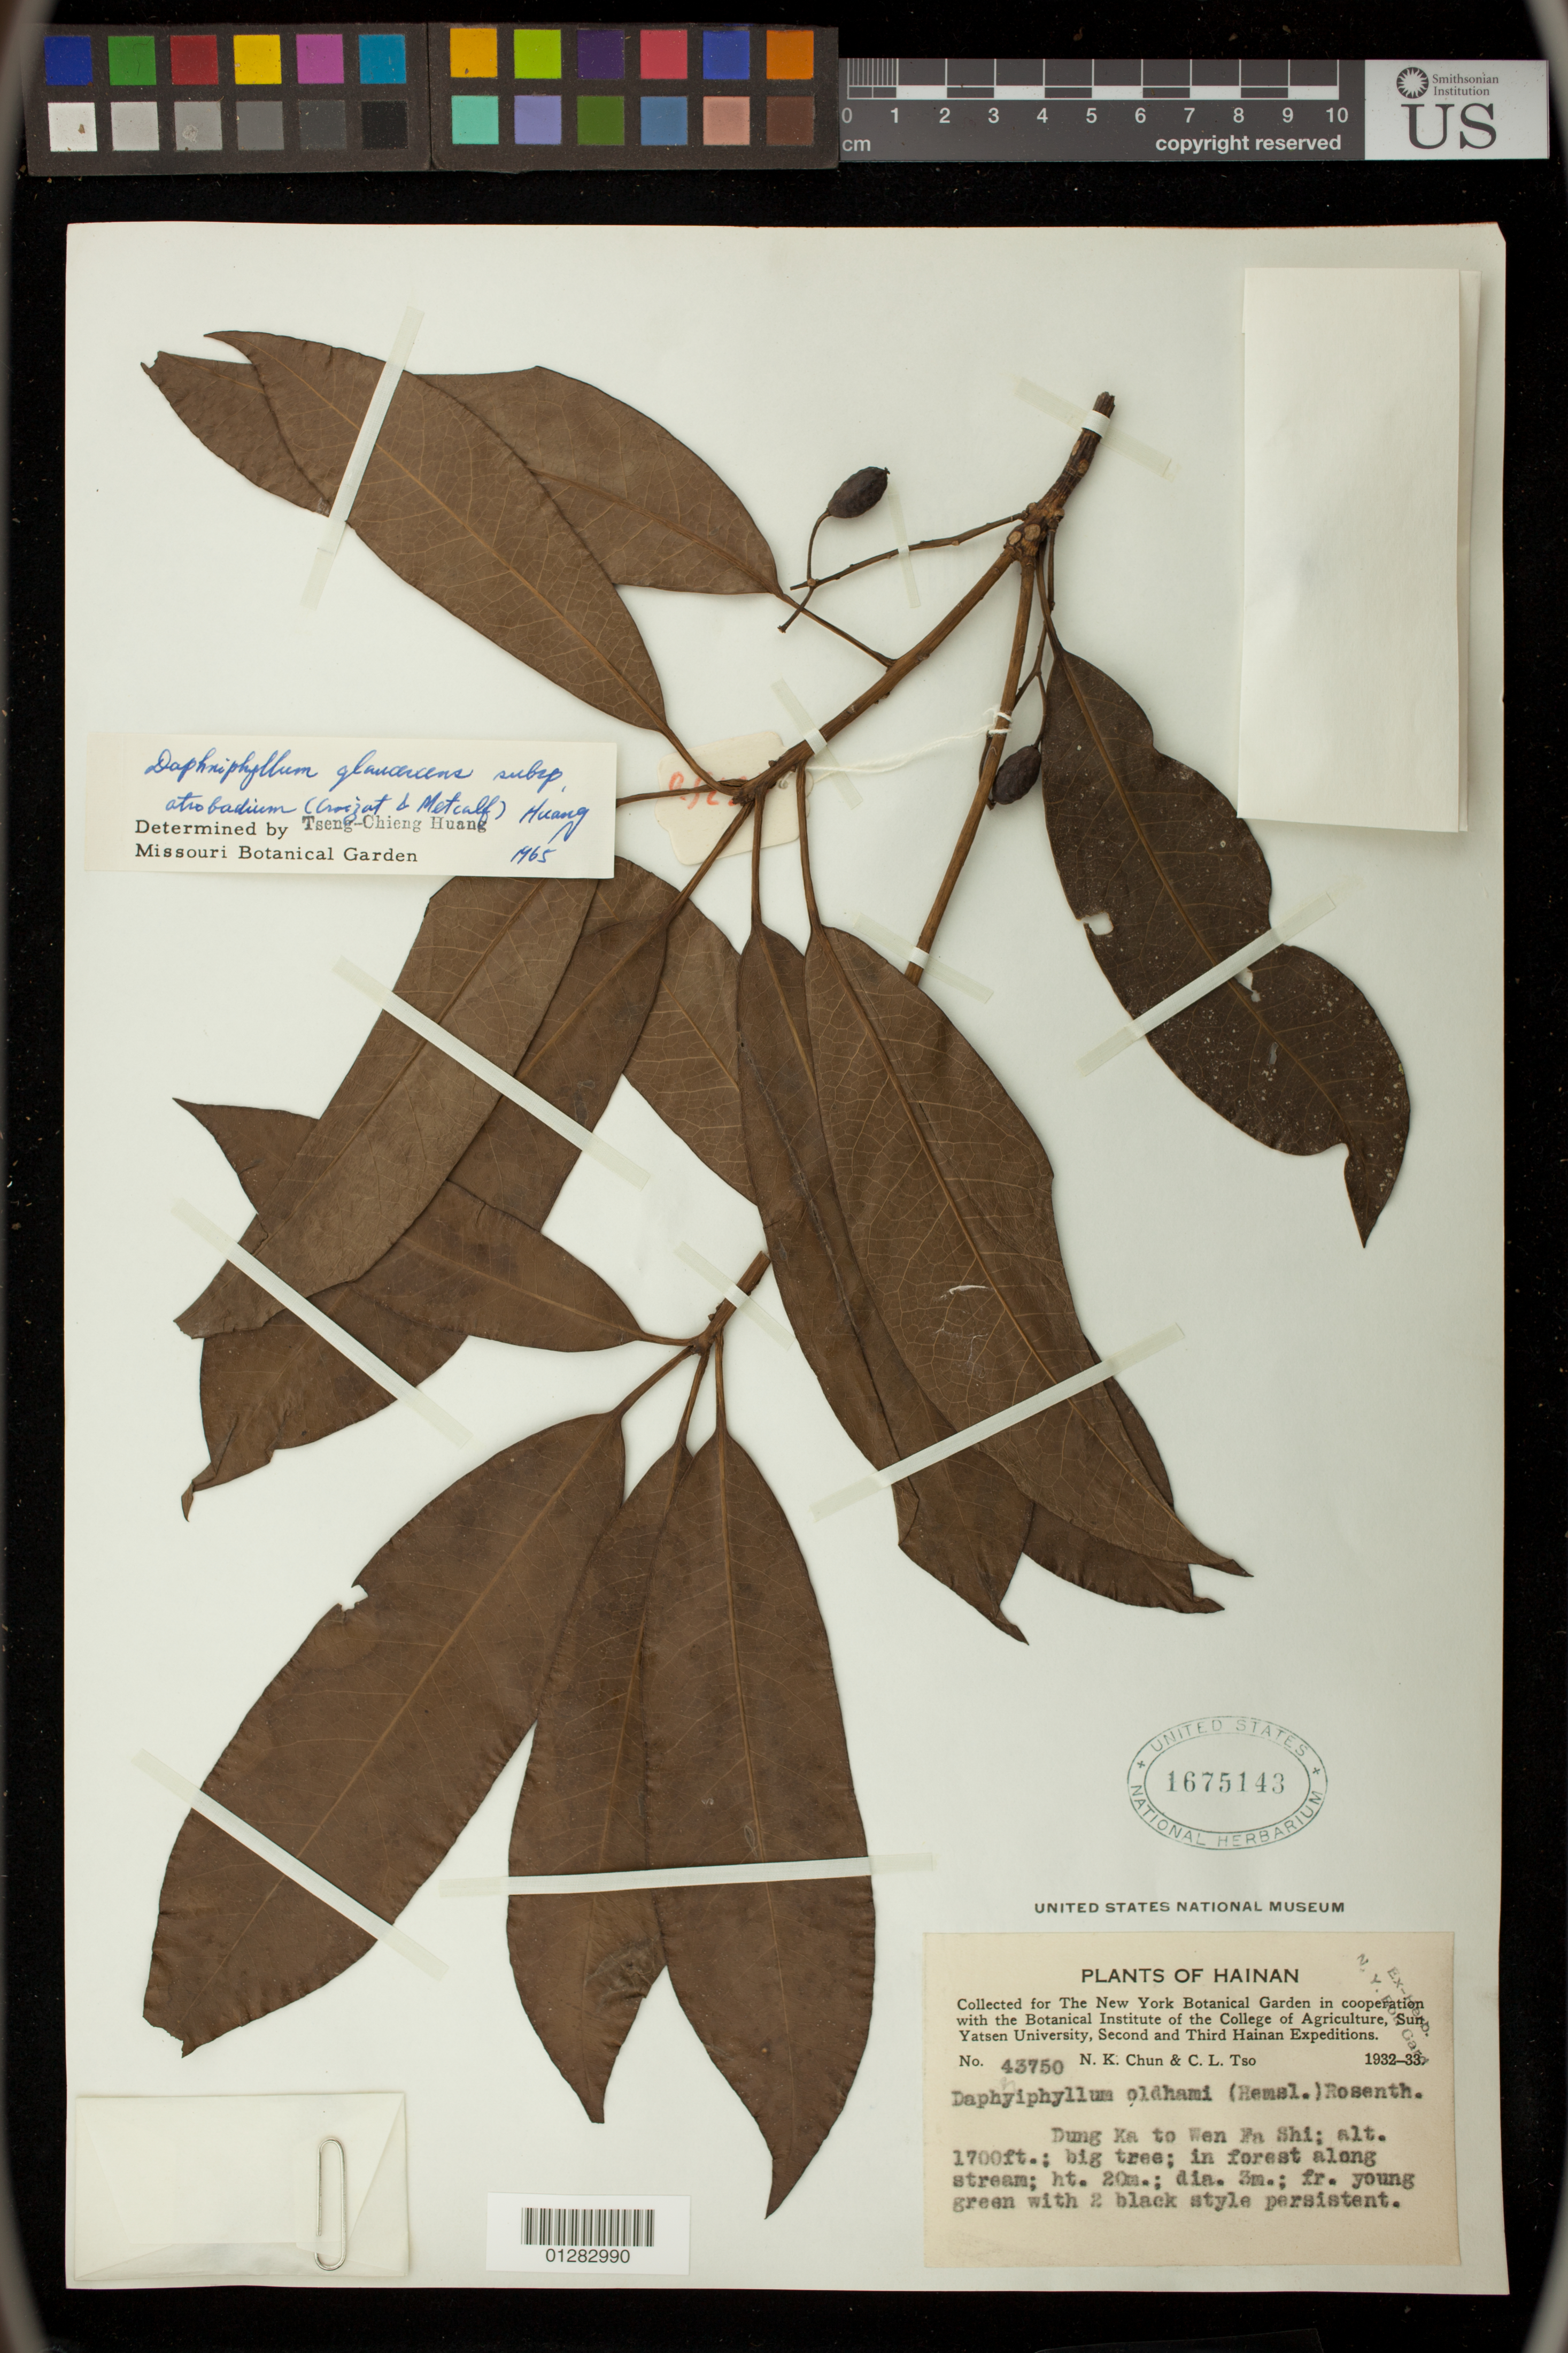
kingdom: Plantae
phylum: Tracheophyta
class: Magnoliopsida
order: Saxifragales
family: Daphniphyllaceae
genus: Daphniphyllum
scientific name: Daphniphyllum glaucescens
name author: Blume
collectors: N. K. Chun & C. Tso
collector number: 43750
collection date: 1932/1933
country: China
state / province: Hainan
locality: Dung Ka to Wen Fa Shi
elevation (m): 518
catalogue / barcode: US 1675143